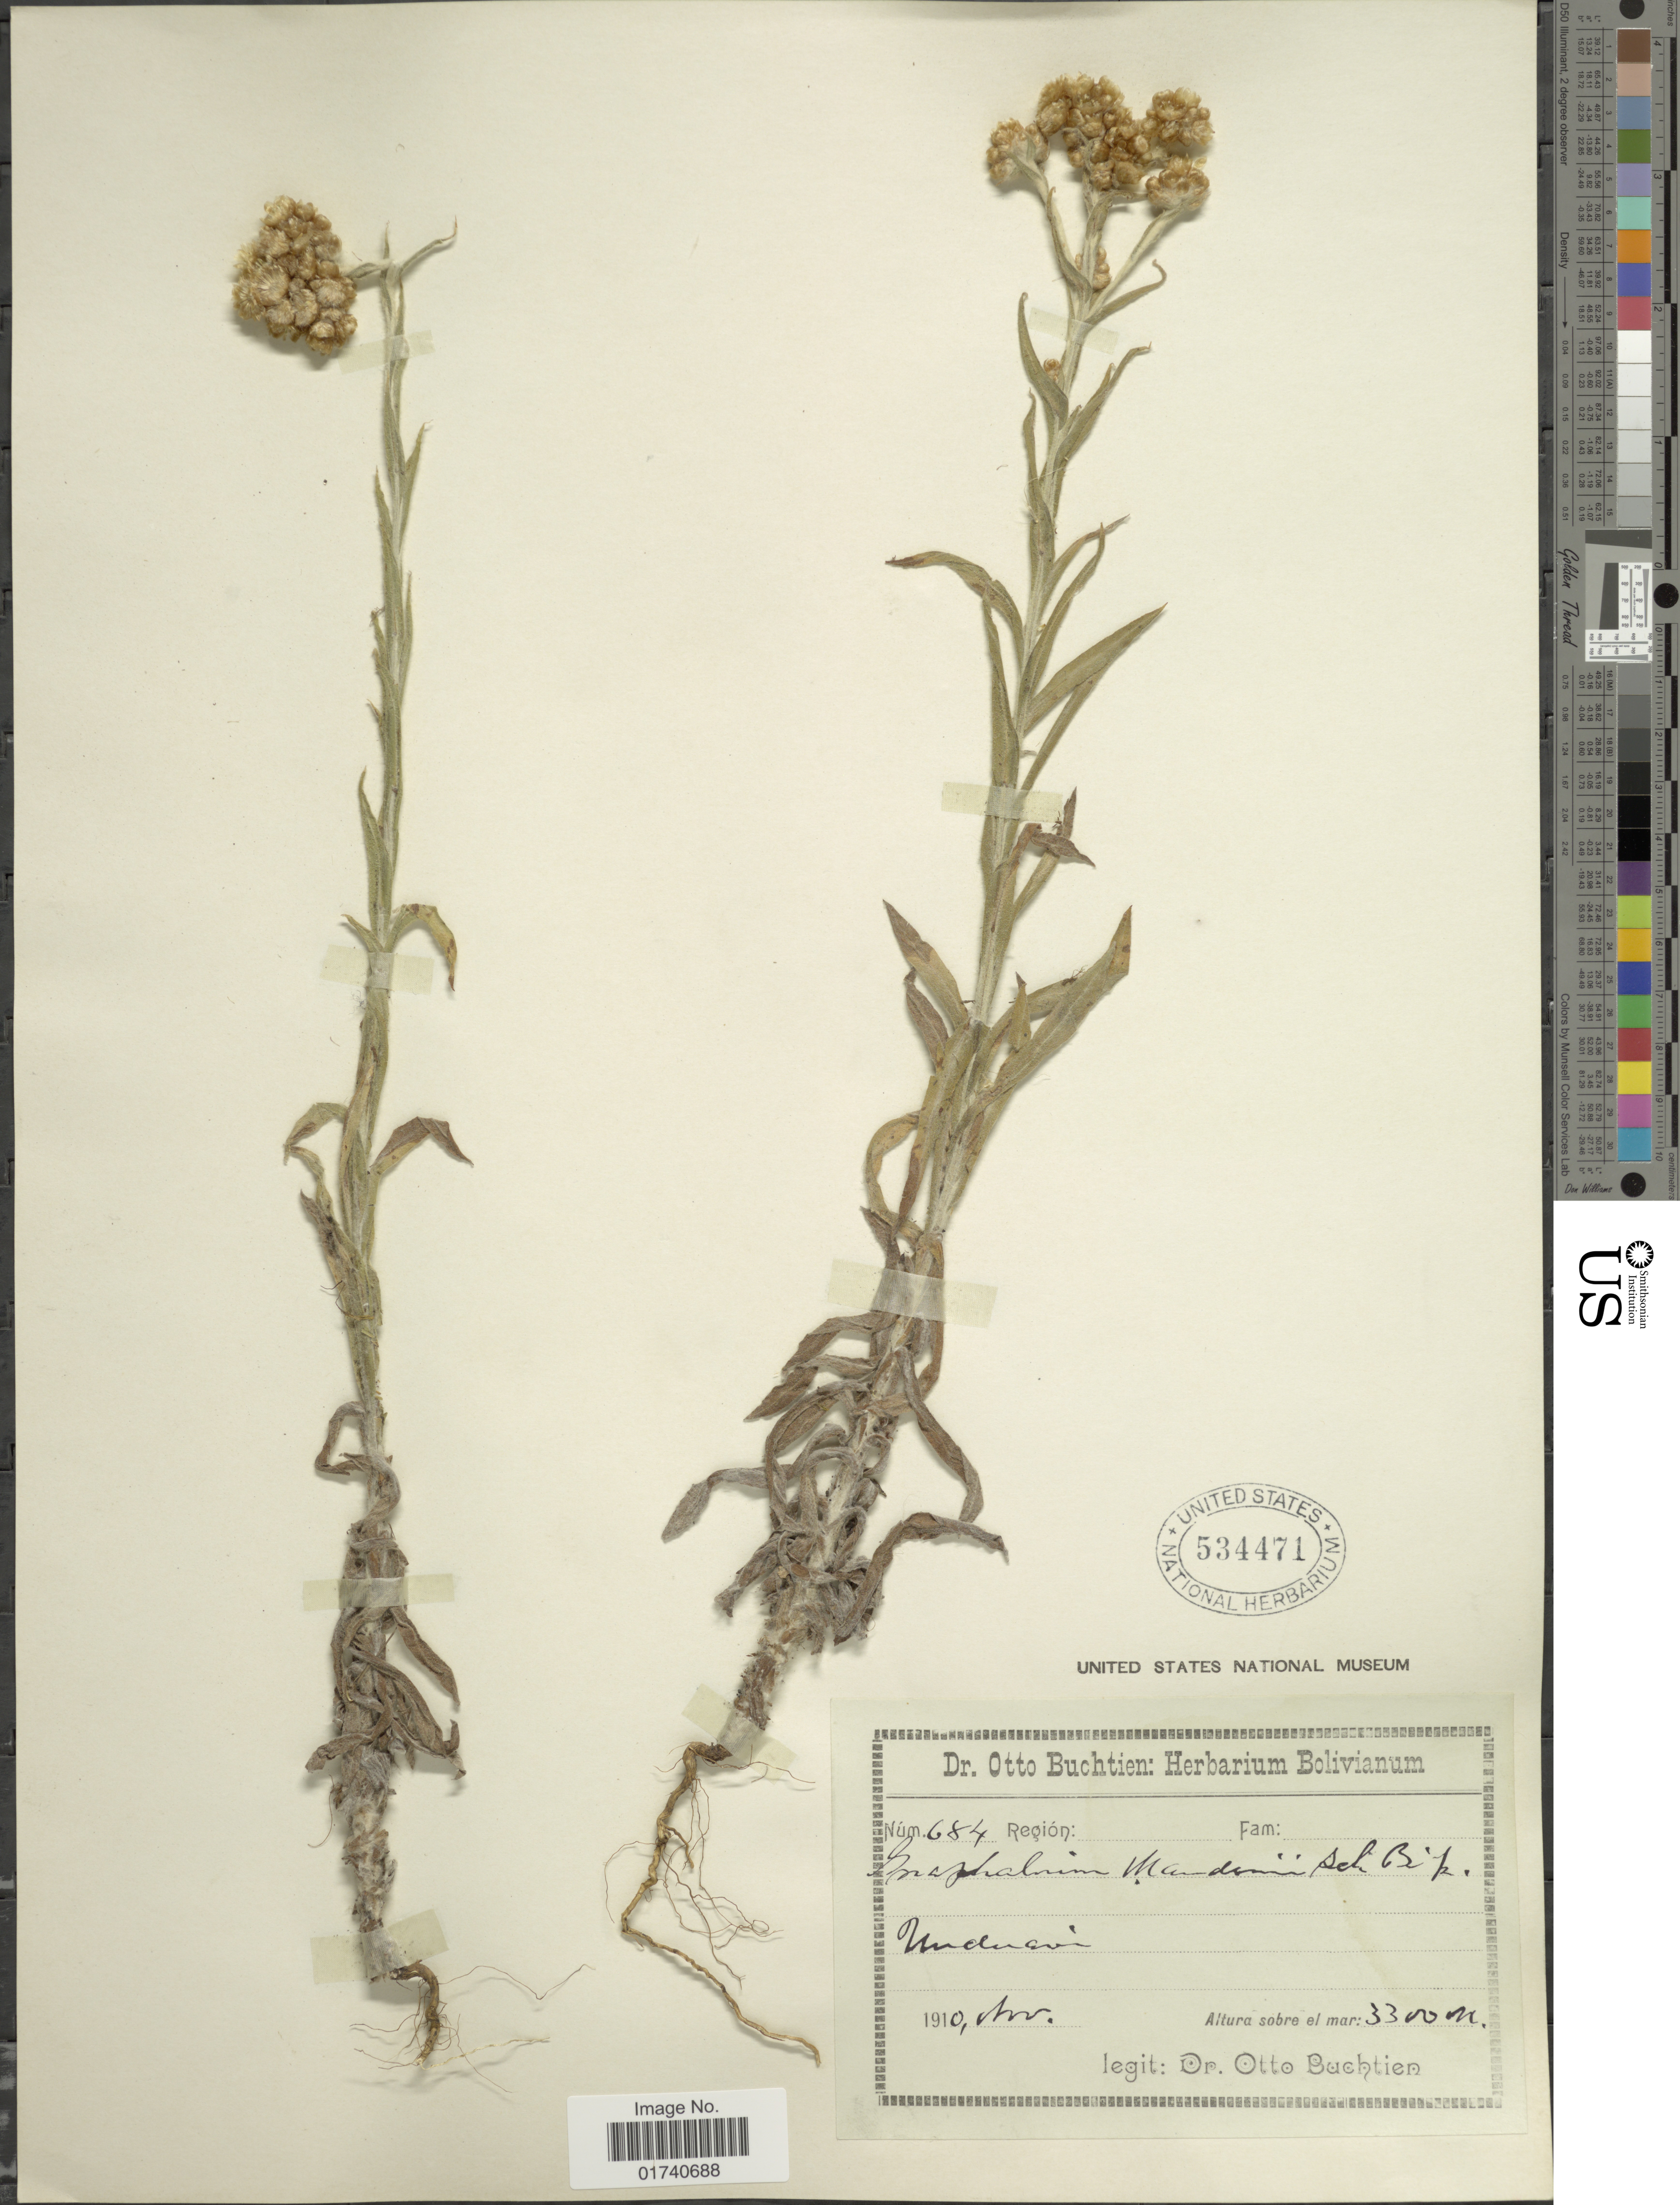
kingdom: Plantae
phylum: Tracheophyta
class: Magnoliopsida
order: Asterales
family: Asteraceae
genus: Pseudognaphalium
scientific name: Pseudognaphalium gaudichaudianum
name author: (DC.) Anderb.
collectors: O. Buchtien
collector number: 684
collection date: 1910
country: Bolivia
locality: Unduavi.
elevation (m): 3300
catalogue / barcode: US 534471